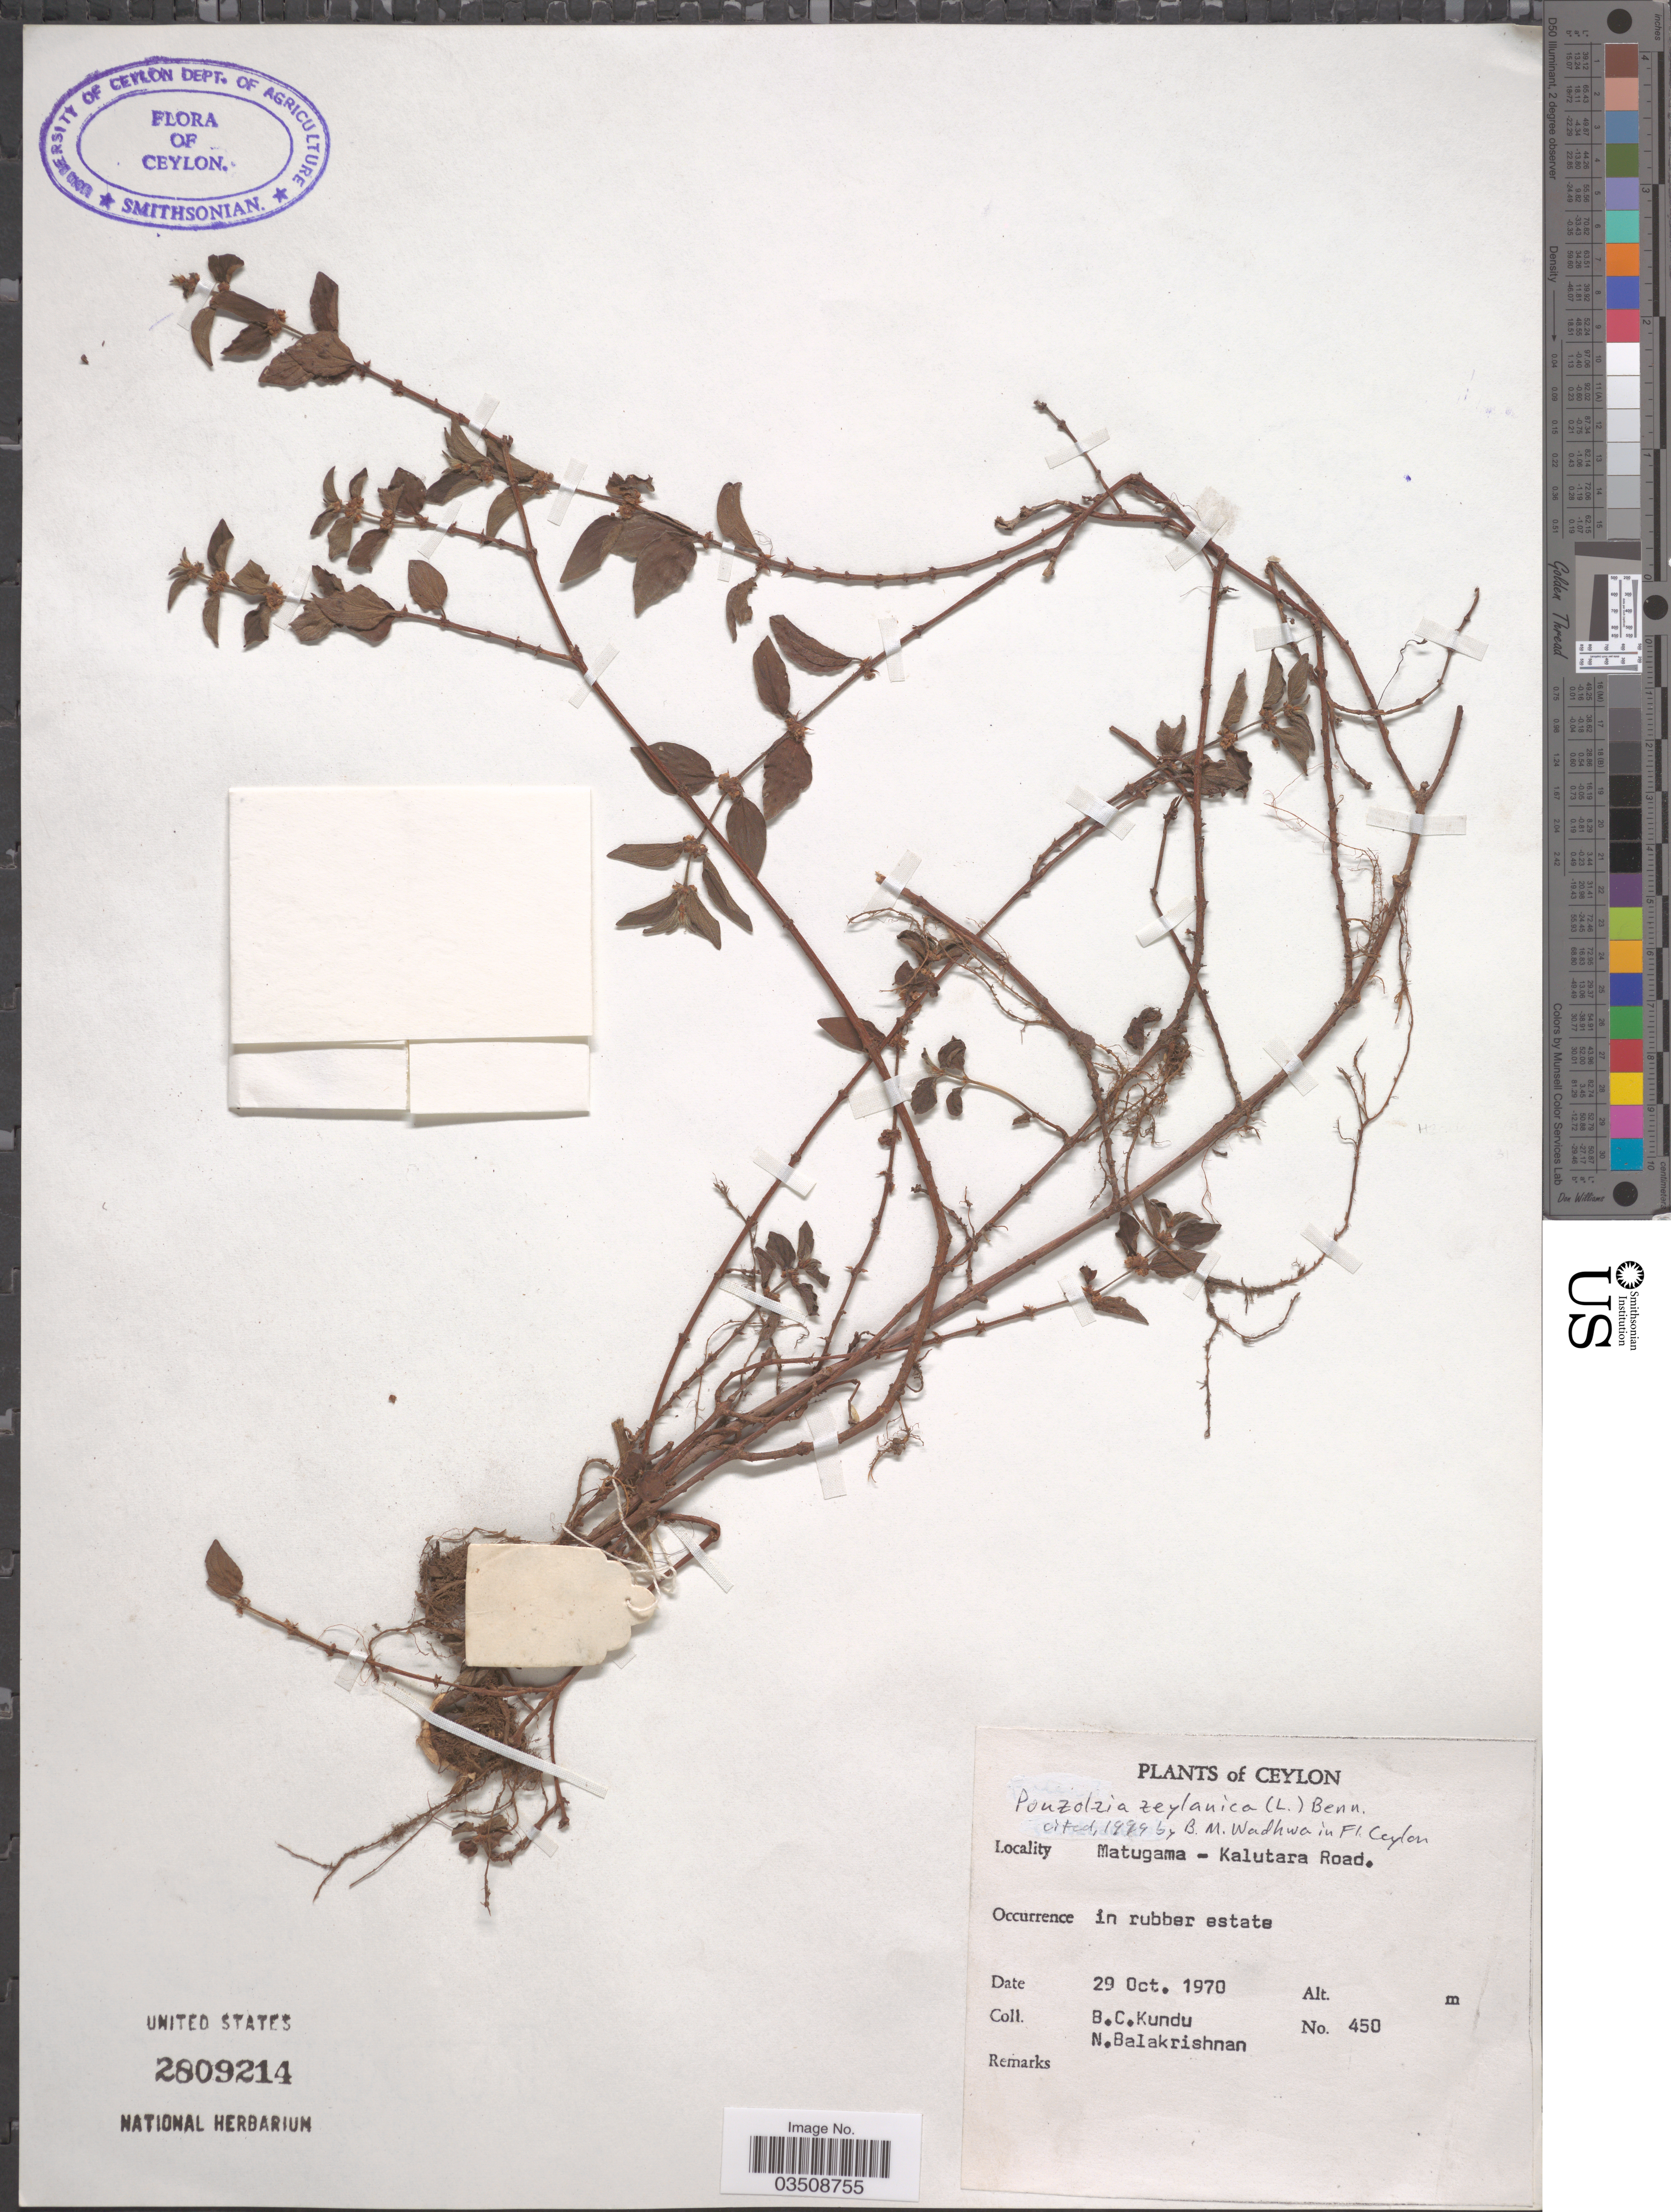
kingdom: Plantae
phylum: Tracheophyta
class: Magnoliopsida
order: Rosales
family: Urticaceae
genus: Pouzolzia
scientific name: Pouzolzia zeylanica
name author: (L.) Benn.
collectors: B. C. Kundu & N. Balakrishnan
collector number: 450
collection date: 1970-10-29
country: Sri Lanka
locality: Ceylon. Matugama - Kalutara Road. In rubber estate.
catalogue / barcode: US 2809214